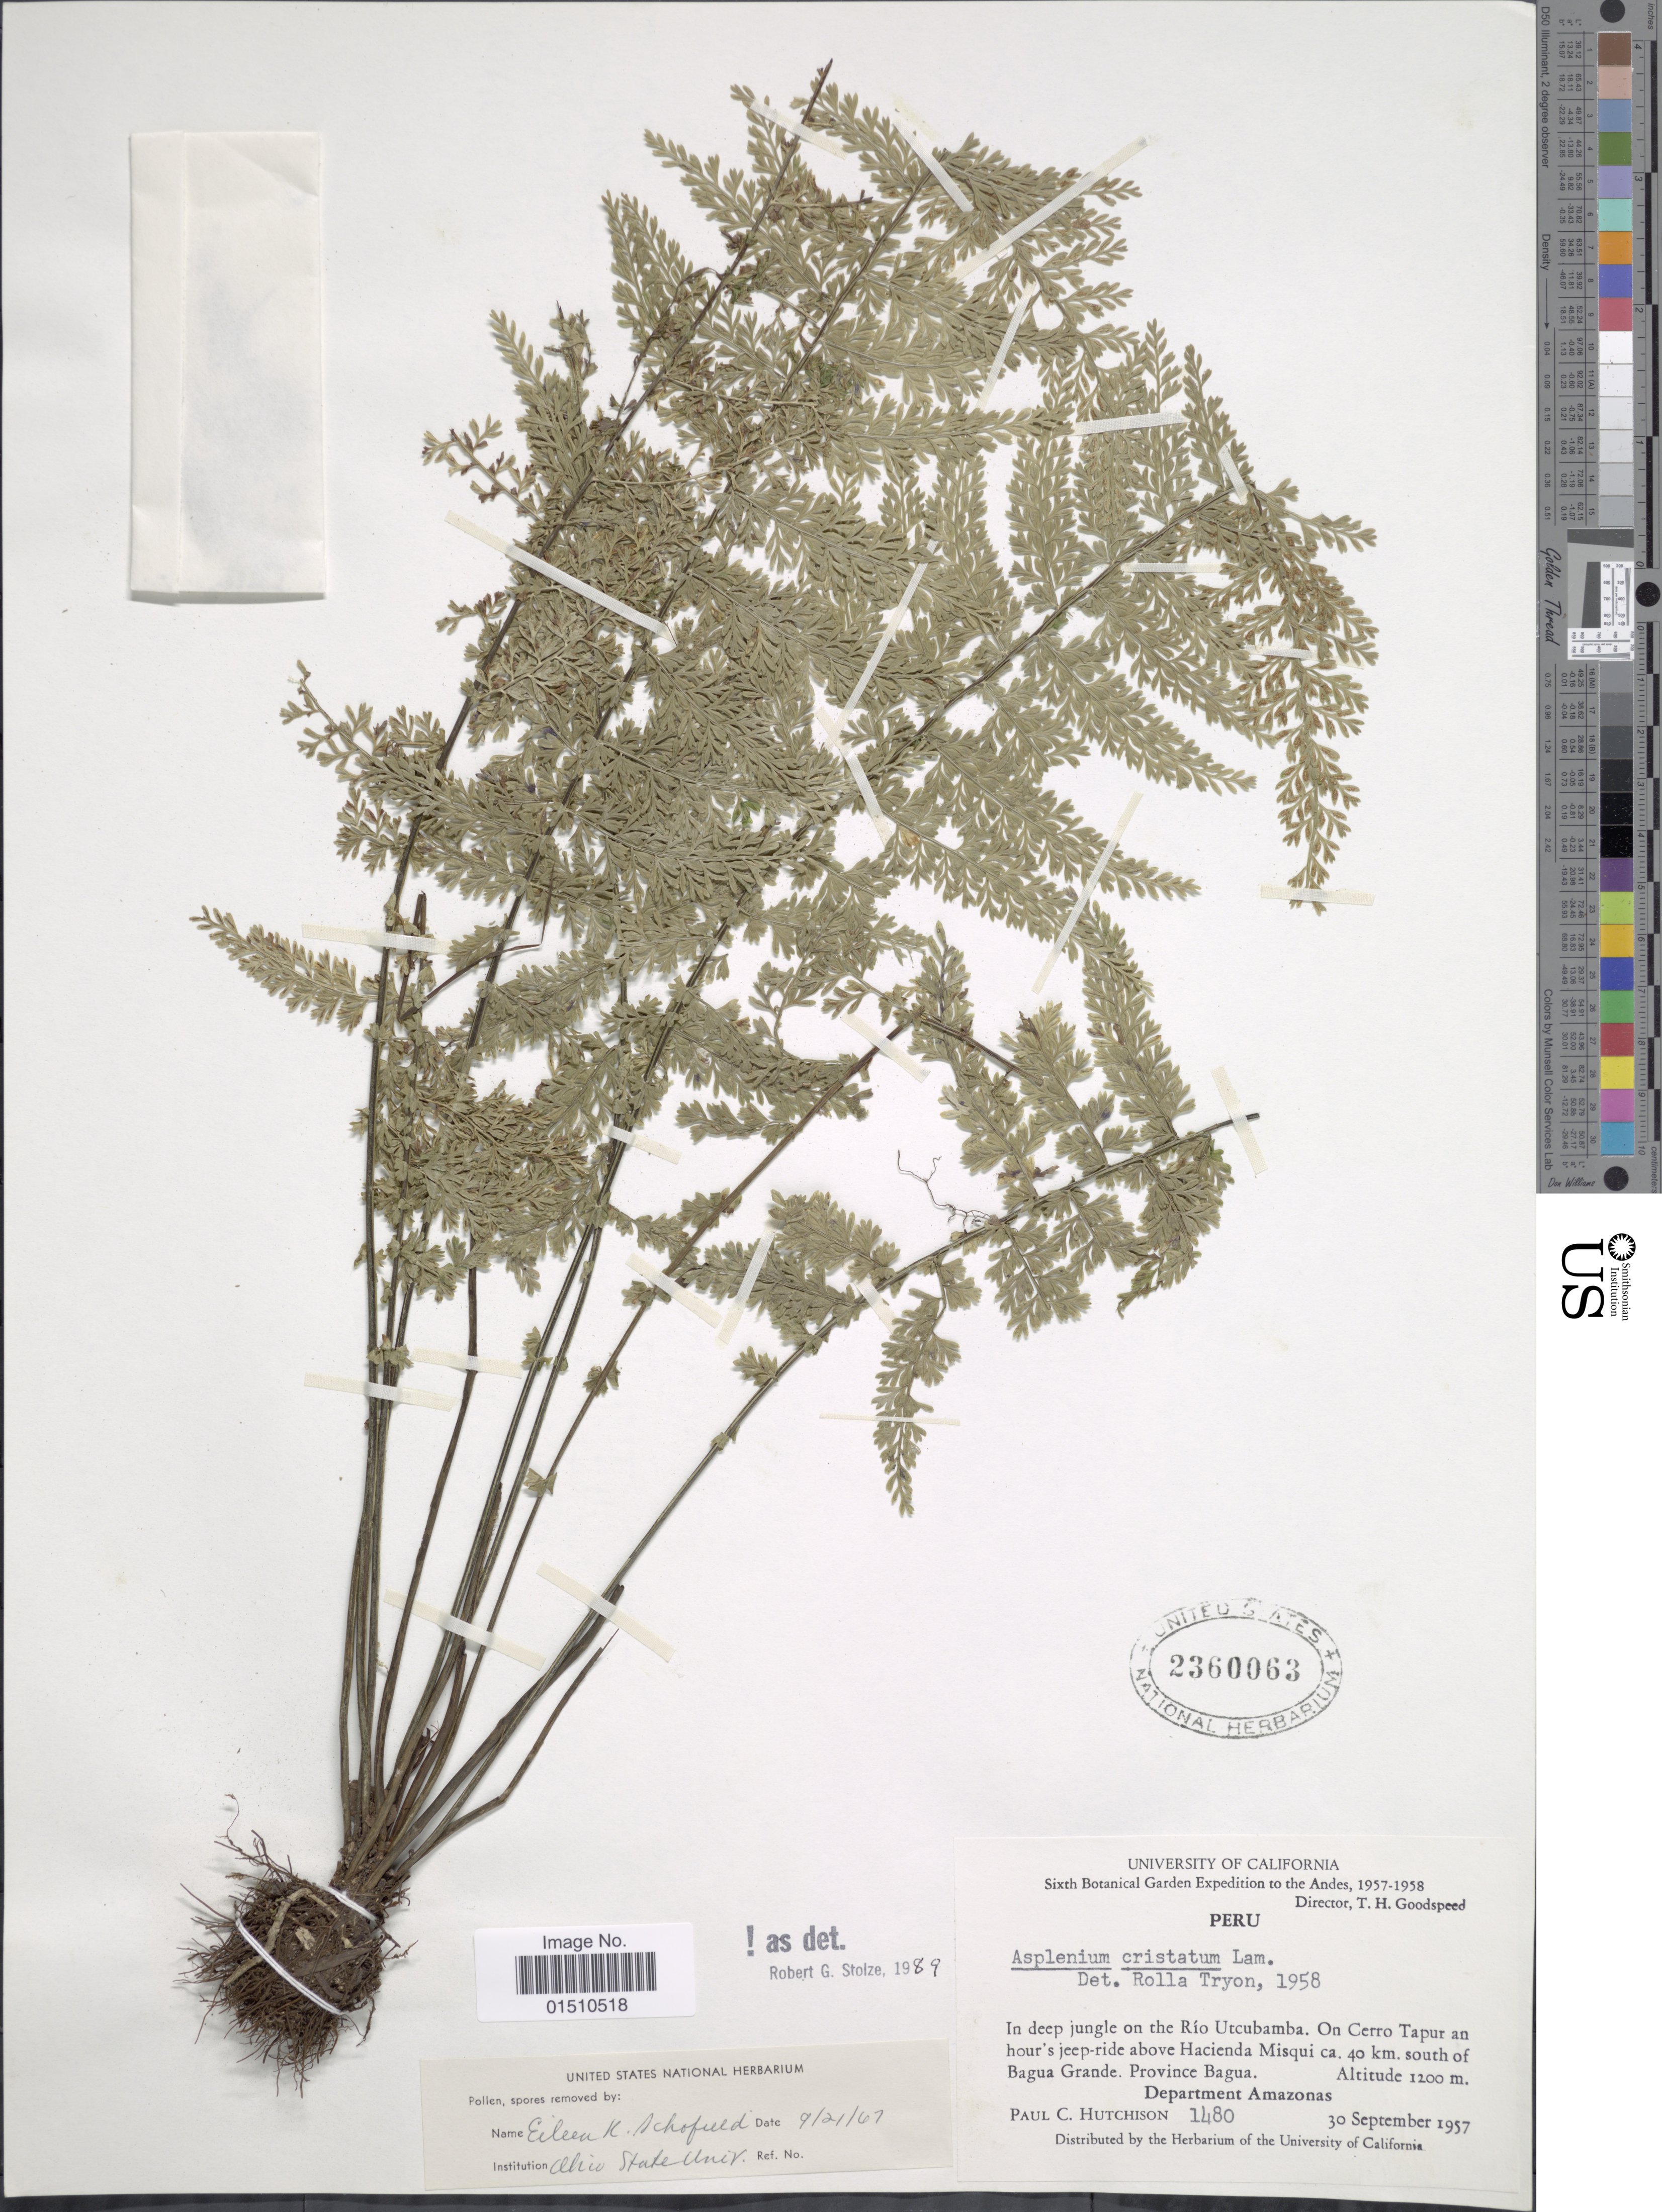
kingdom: Plantae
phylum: Tracheophyta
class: Polypodiopsida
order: Polypodiales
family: Aspleniaceae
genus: Asplenium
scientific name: Asplenium cuneatum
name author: Lam.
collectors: P. C. Hutchison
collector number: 1480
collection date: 1957-09-30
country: Peru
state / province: Amazonas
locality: Peru, in deep jungle on the Rio Utcubamba, On Cerro Tapur an hour's jeep-ride above Hacienda Misqui ca. 40 km. south of Bagua Grande. Province Bagua. Department Amazonas.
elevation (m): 1200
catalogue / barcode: US 2360063